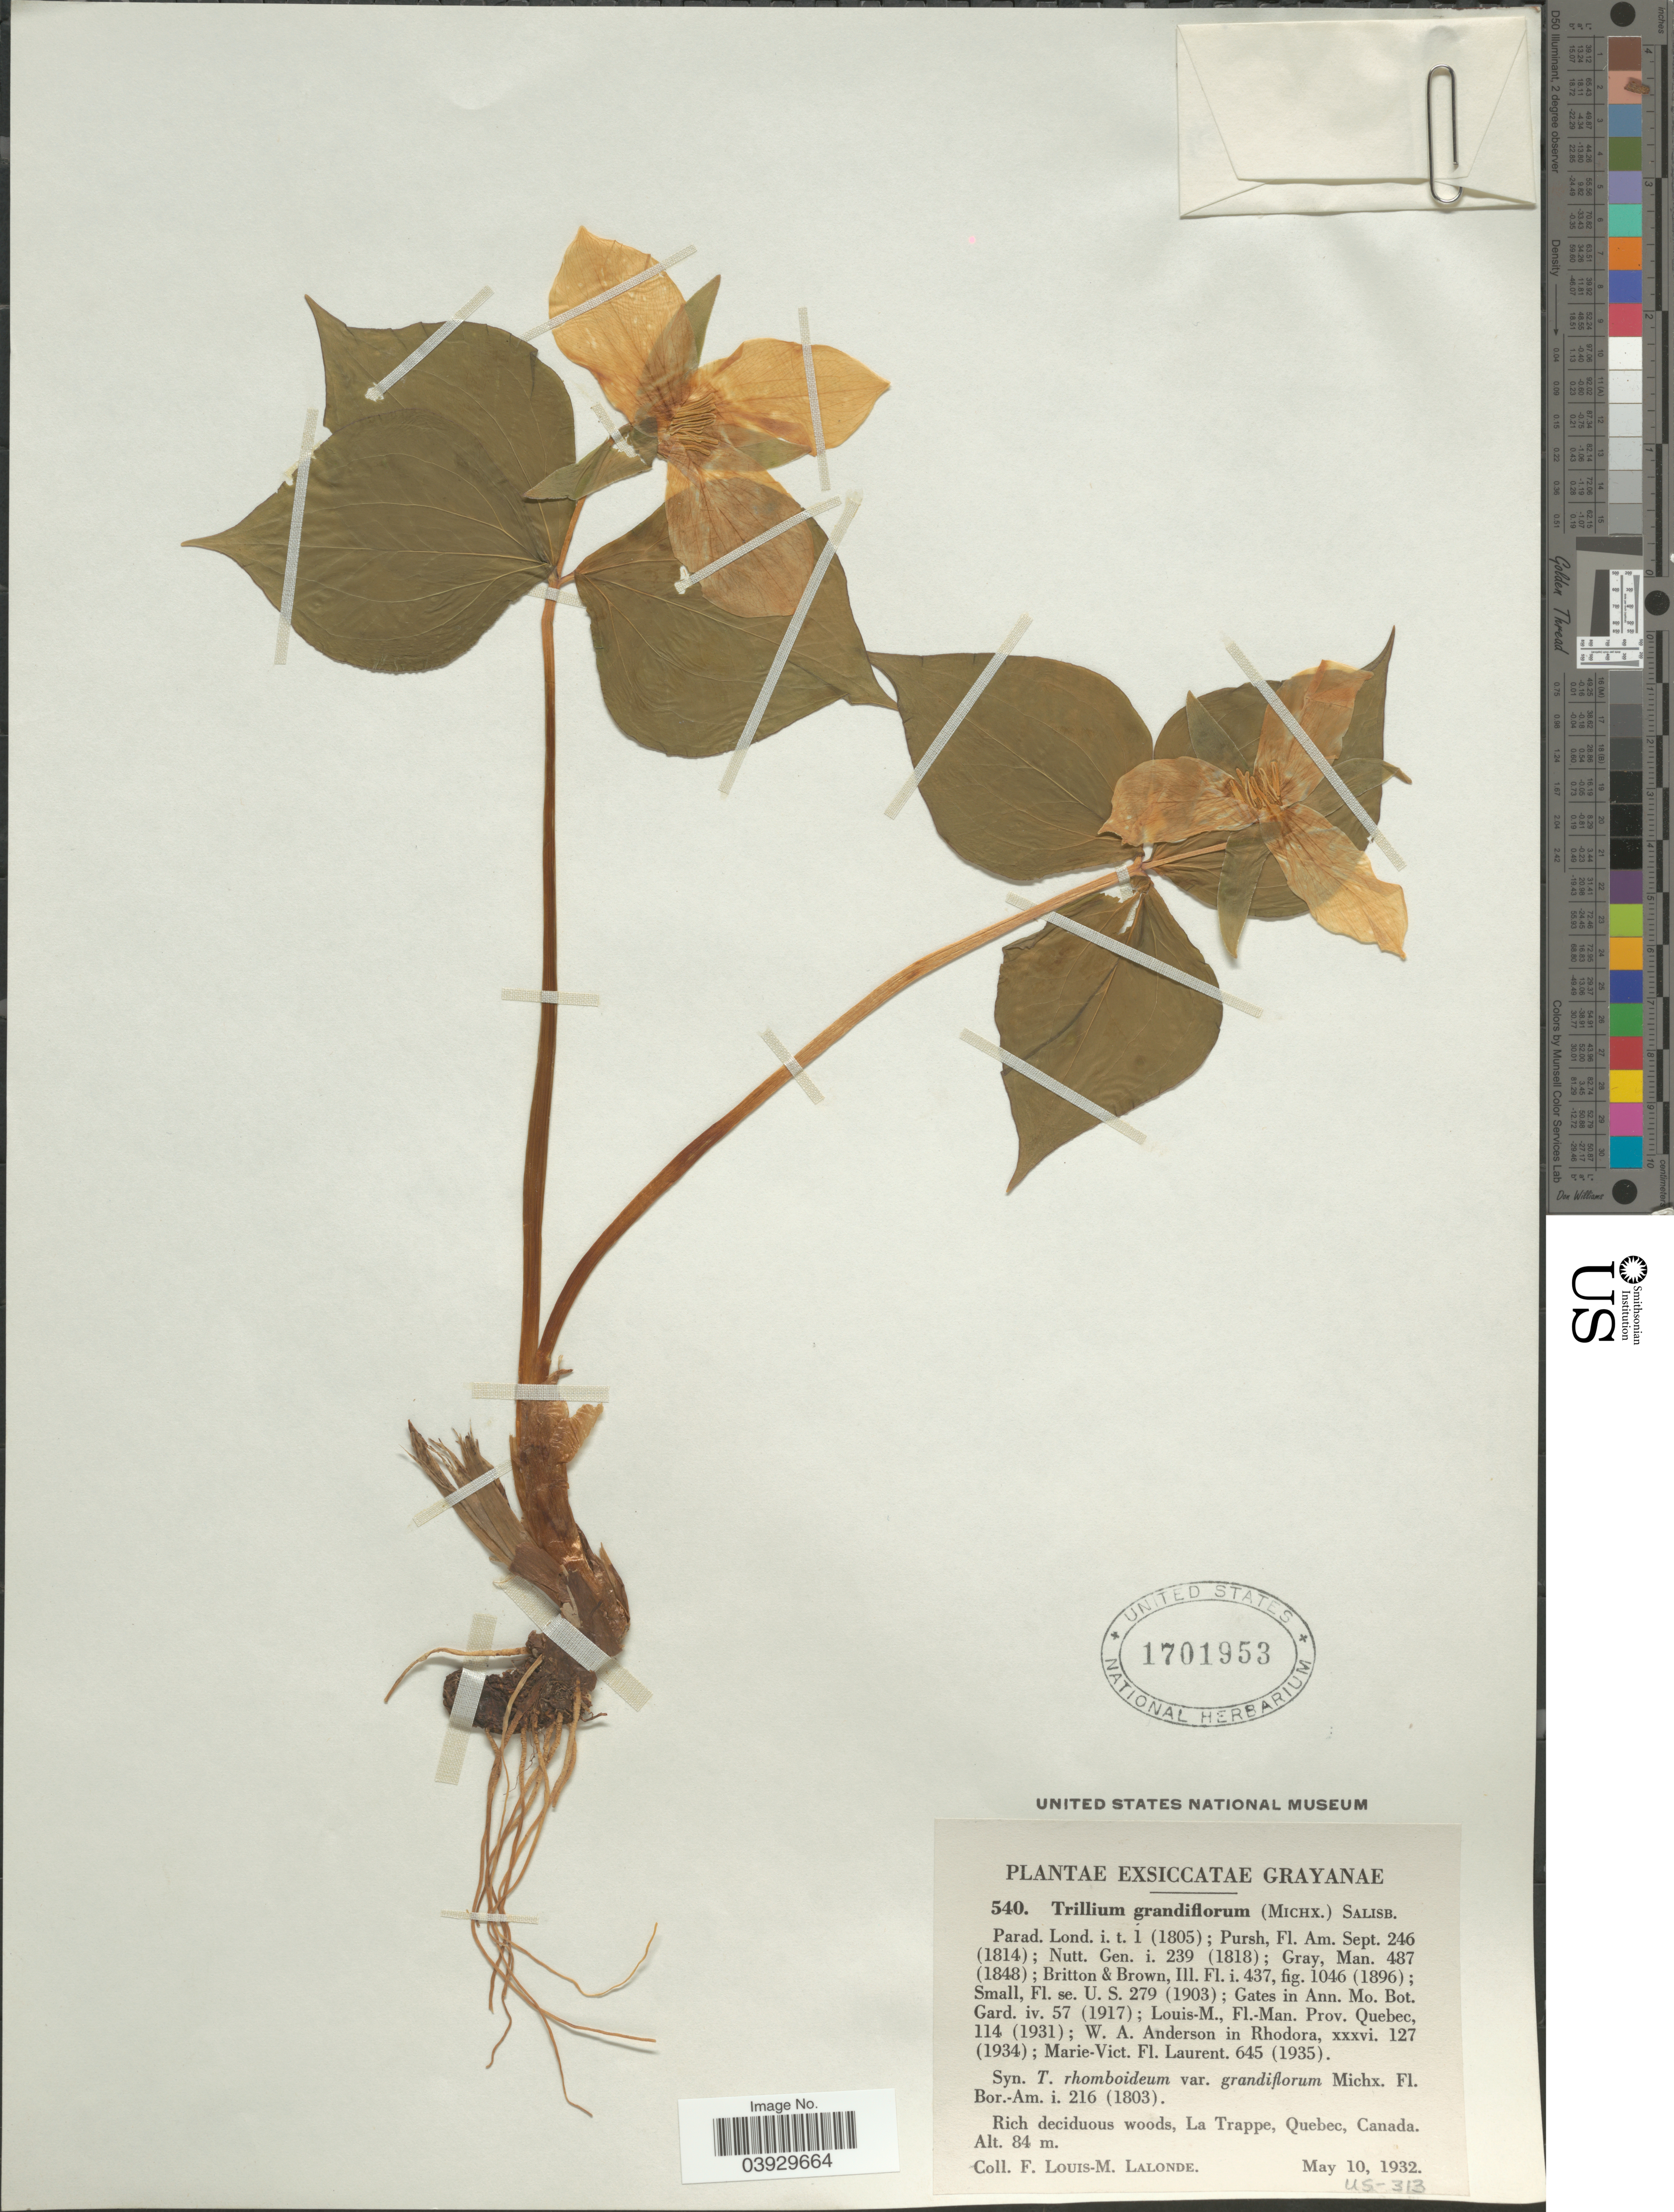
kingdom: Plantae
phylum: Tracheophyta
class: Liliopsida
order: Liliales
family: Melanthiaceae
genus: Trillium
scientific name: Trillium grandiflorum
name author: (Michx.) Salisb.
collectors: F. Louis & M. Lalonde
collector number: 540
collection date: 1932-05-10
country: Canada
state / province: Quebec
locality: La Trappe.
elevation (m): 84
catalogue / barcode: US 1701953